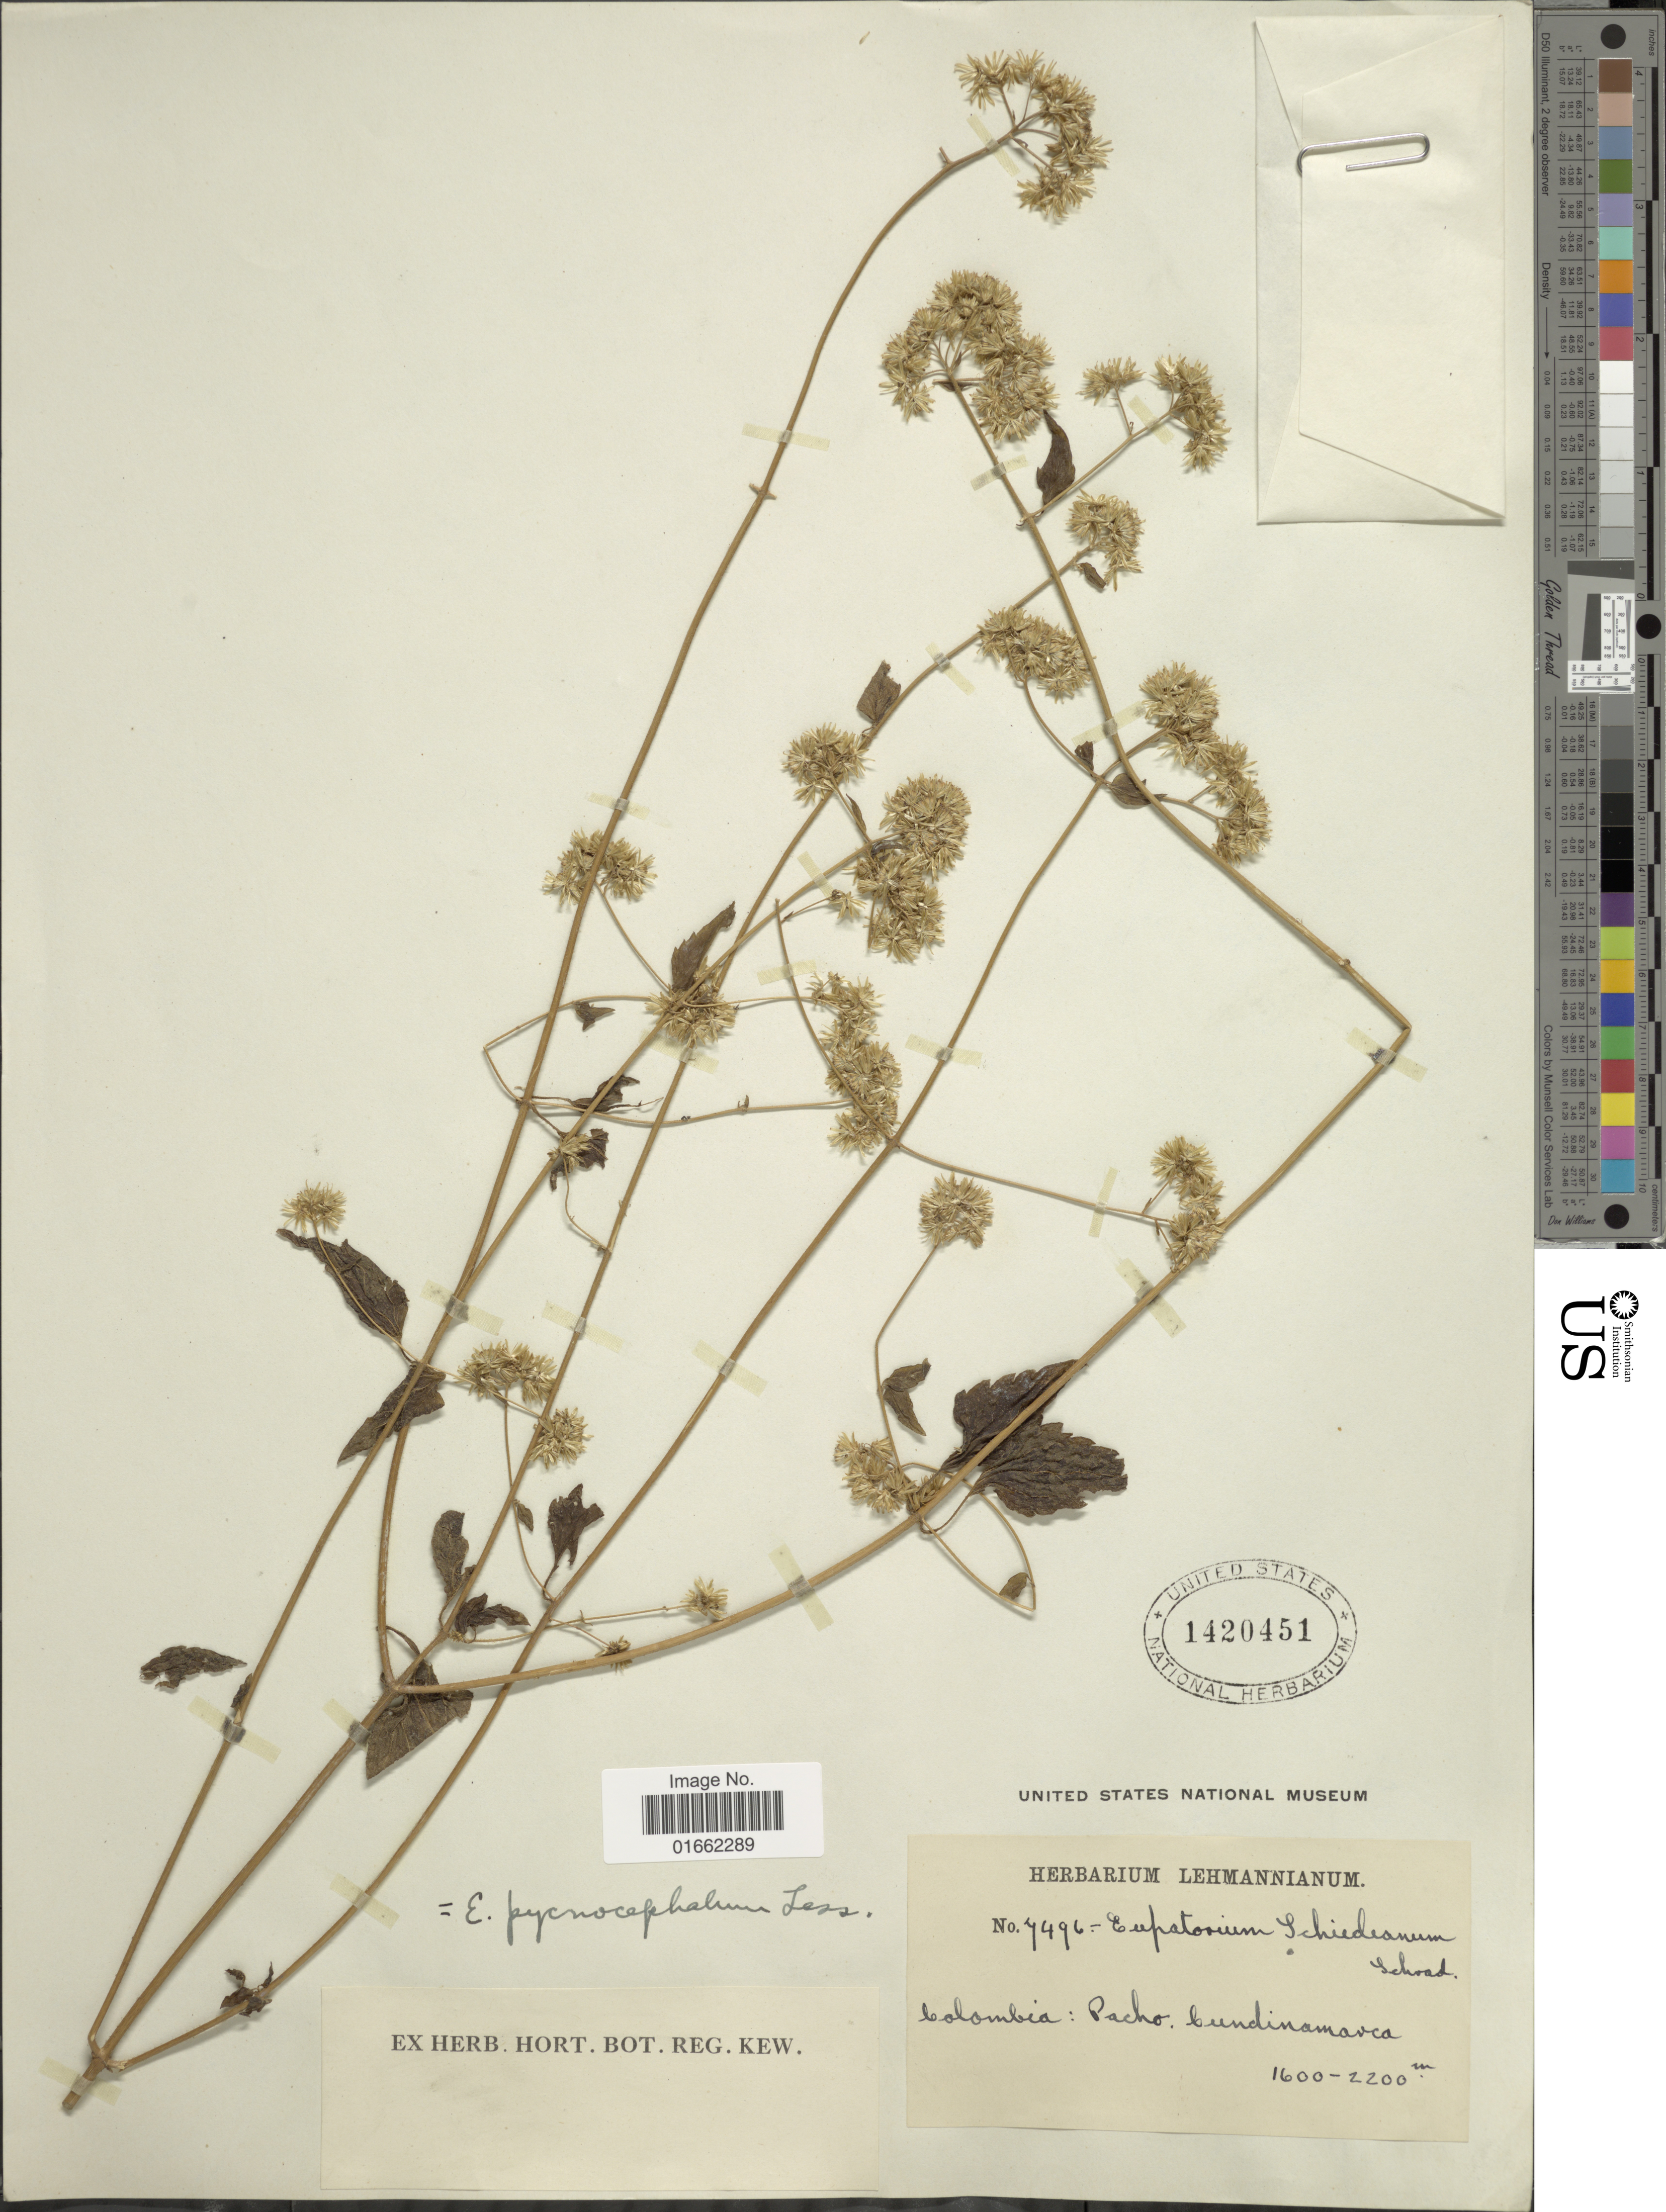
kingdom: Plantae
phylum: Tracheophyta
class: Magnoliopsida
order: Asterales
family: Asteraceae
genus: Fleischmannia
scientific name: Fleischmannia pratensis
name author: (Klatt) R.M. King & H. Rob.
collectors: ex herb. Lehmannianum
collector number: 4496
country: Colombia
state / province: Cundinamarca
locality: Colombia: Pacho, Cundinamarca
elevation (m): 1600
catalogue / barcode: US 1420451